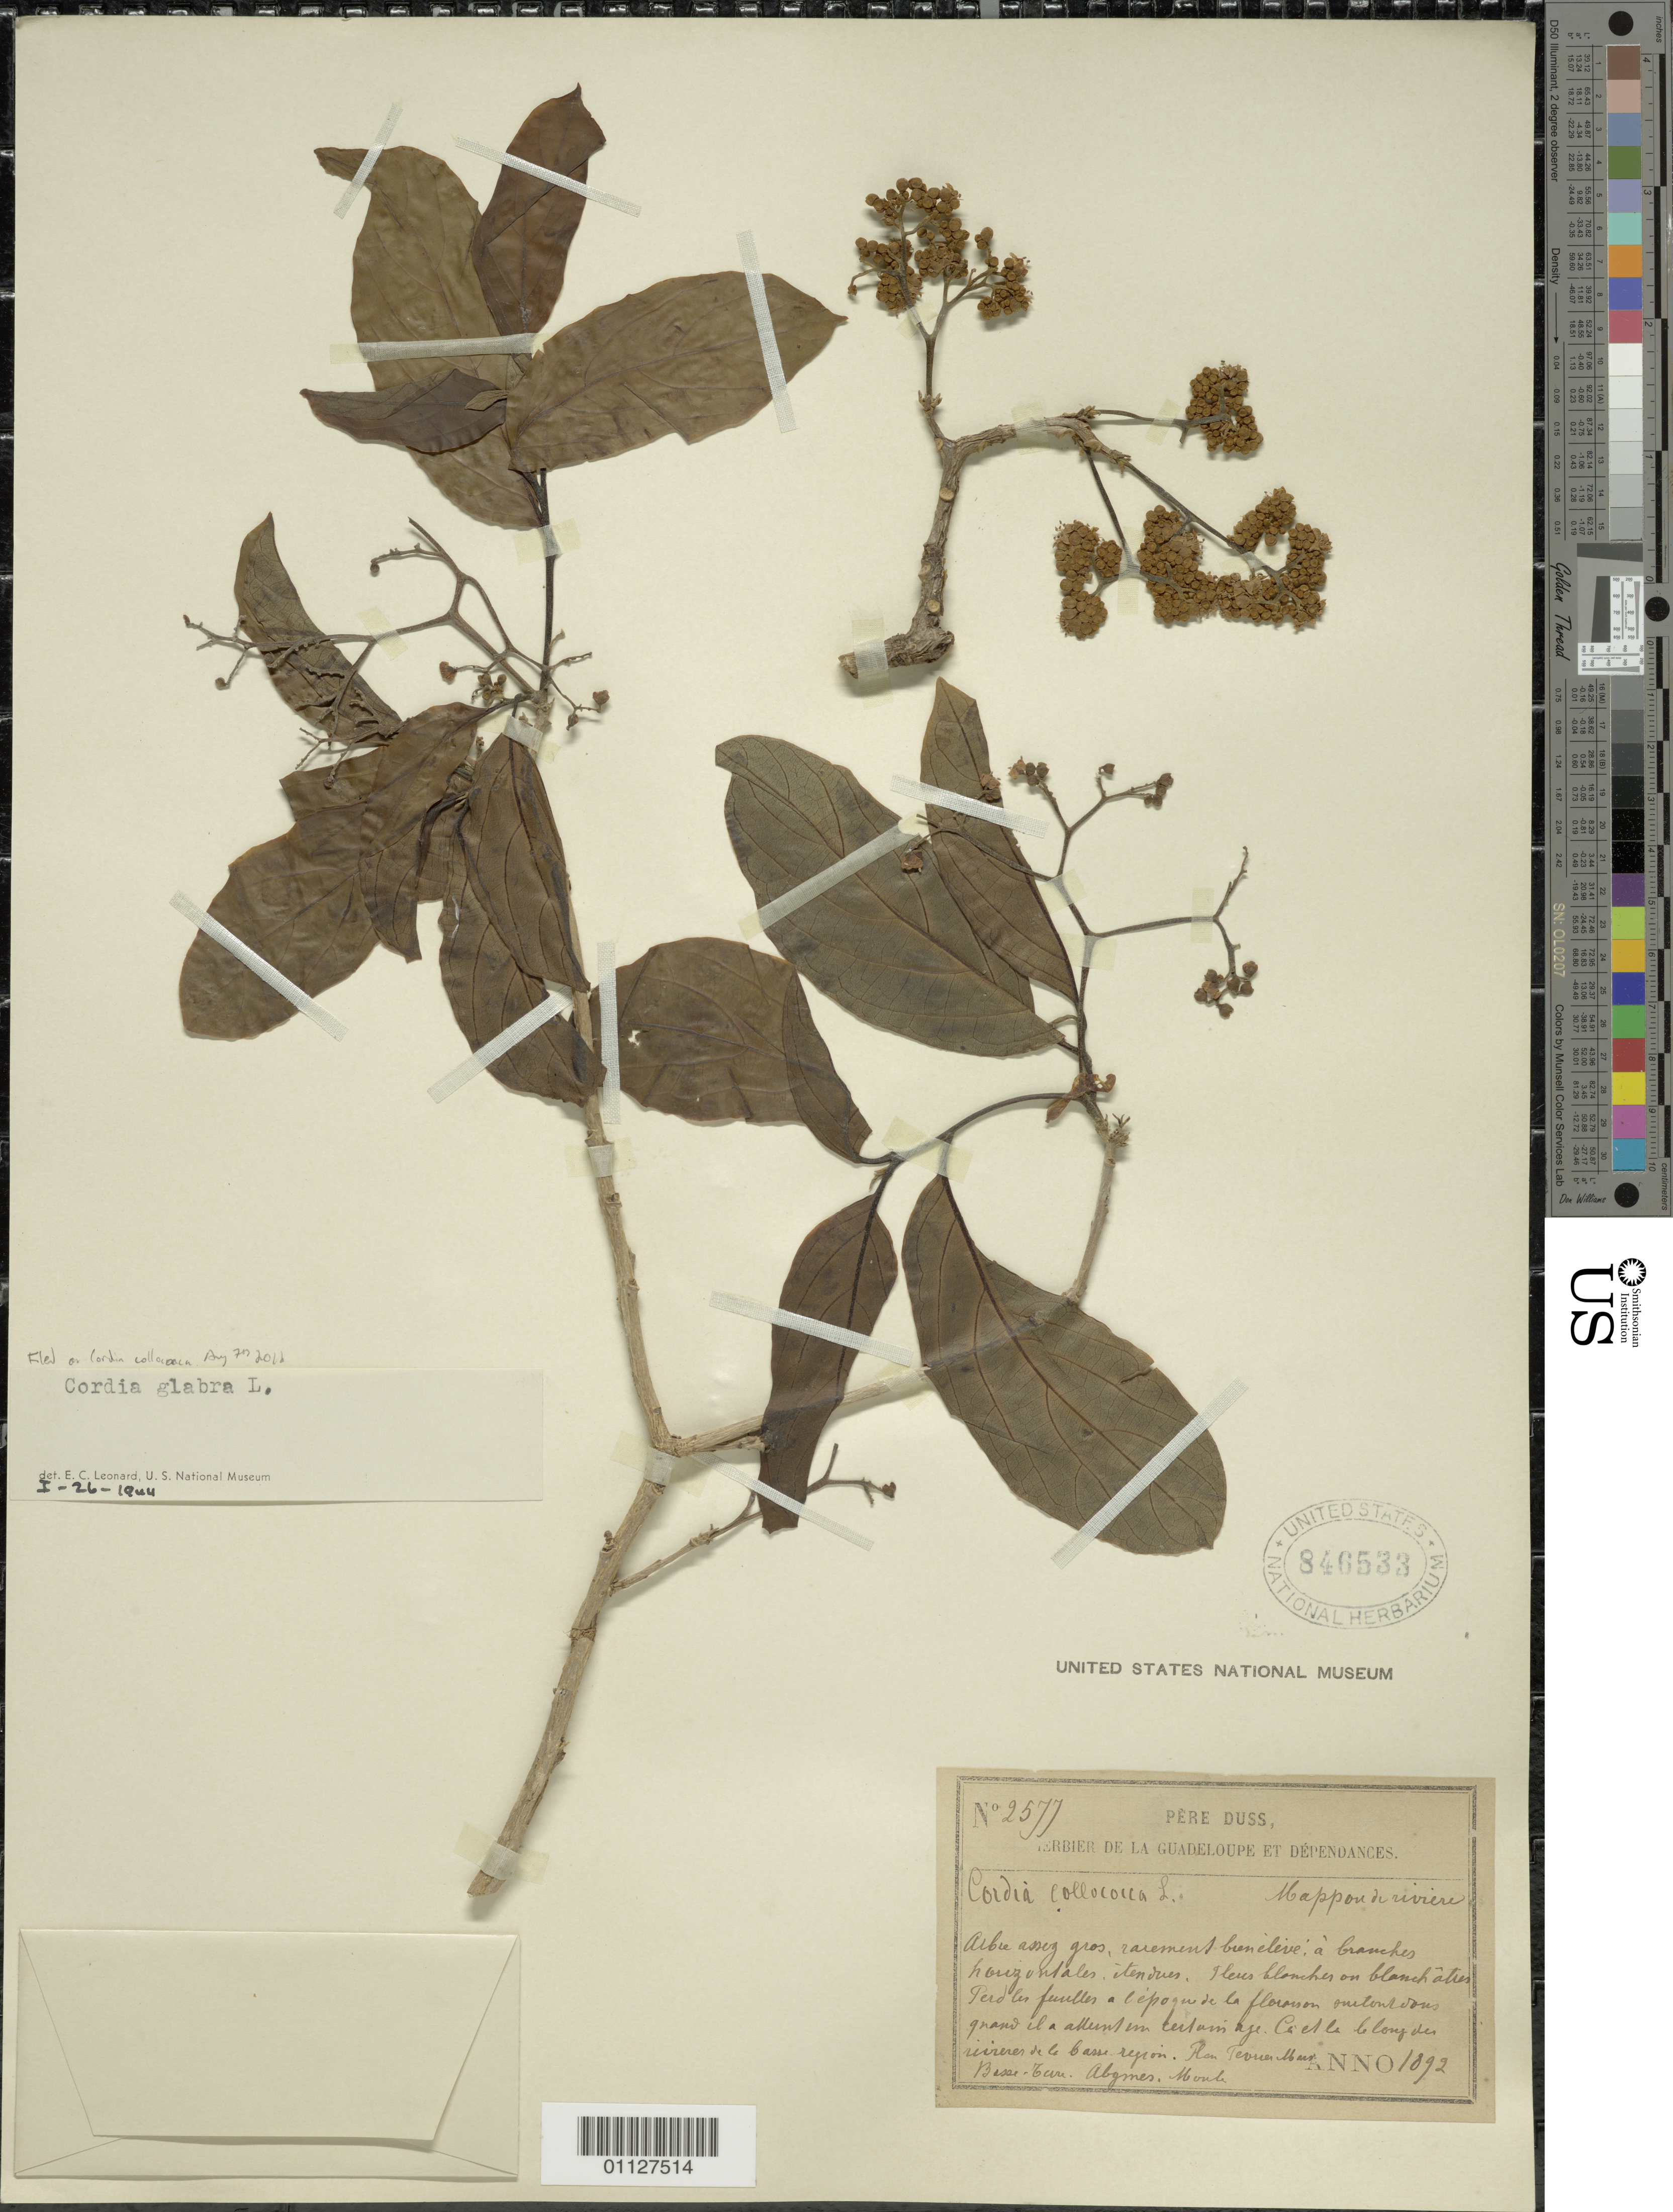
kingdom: Plantae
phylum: Tracheophyta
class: Magnoliopsida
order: Boraginales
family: Cordiaceae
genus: Cordia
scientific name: Cordia collococca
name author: L.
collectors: Père Duss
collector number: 2577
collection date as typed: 1892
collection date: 1892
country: Guadeloupe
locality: Ca et la le long des riviere de la Basse region. Han Tevrier Moux, Basse -Terre. Abymes. Moule.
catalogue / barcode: US 846533